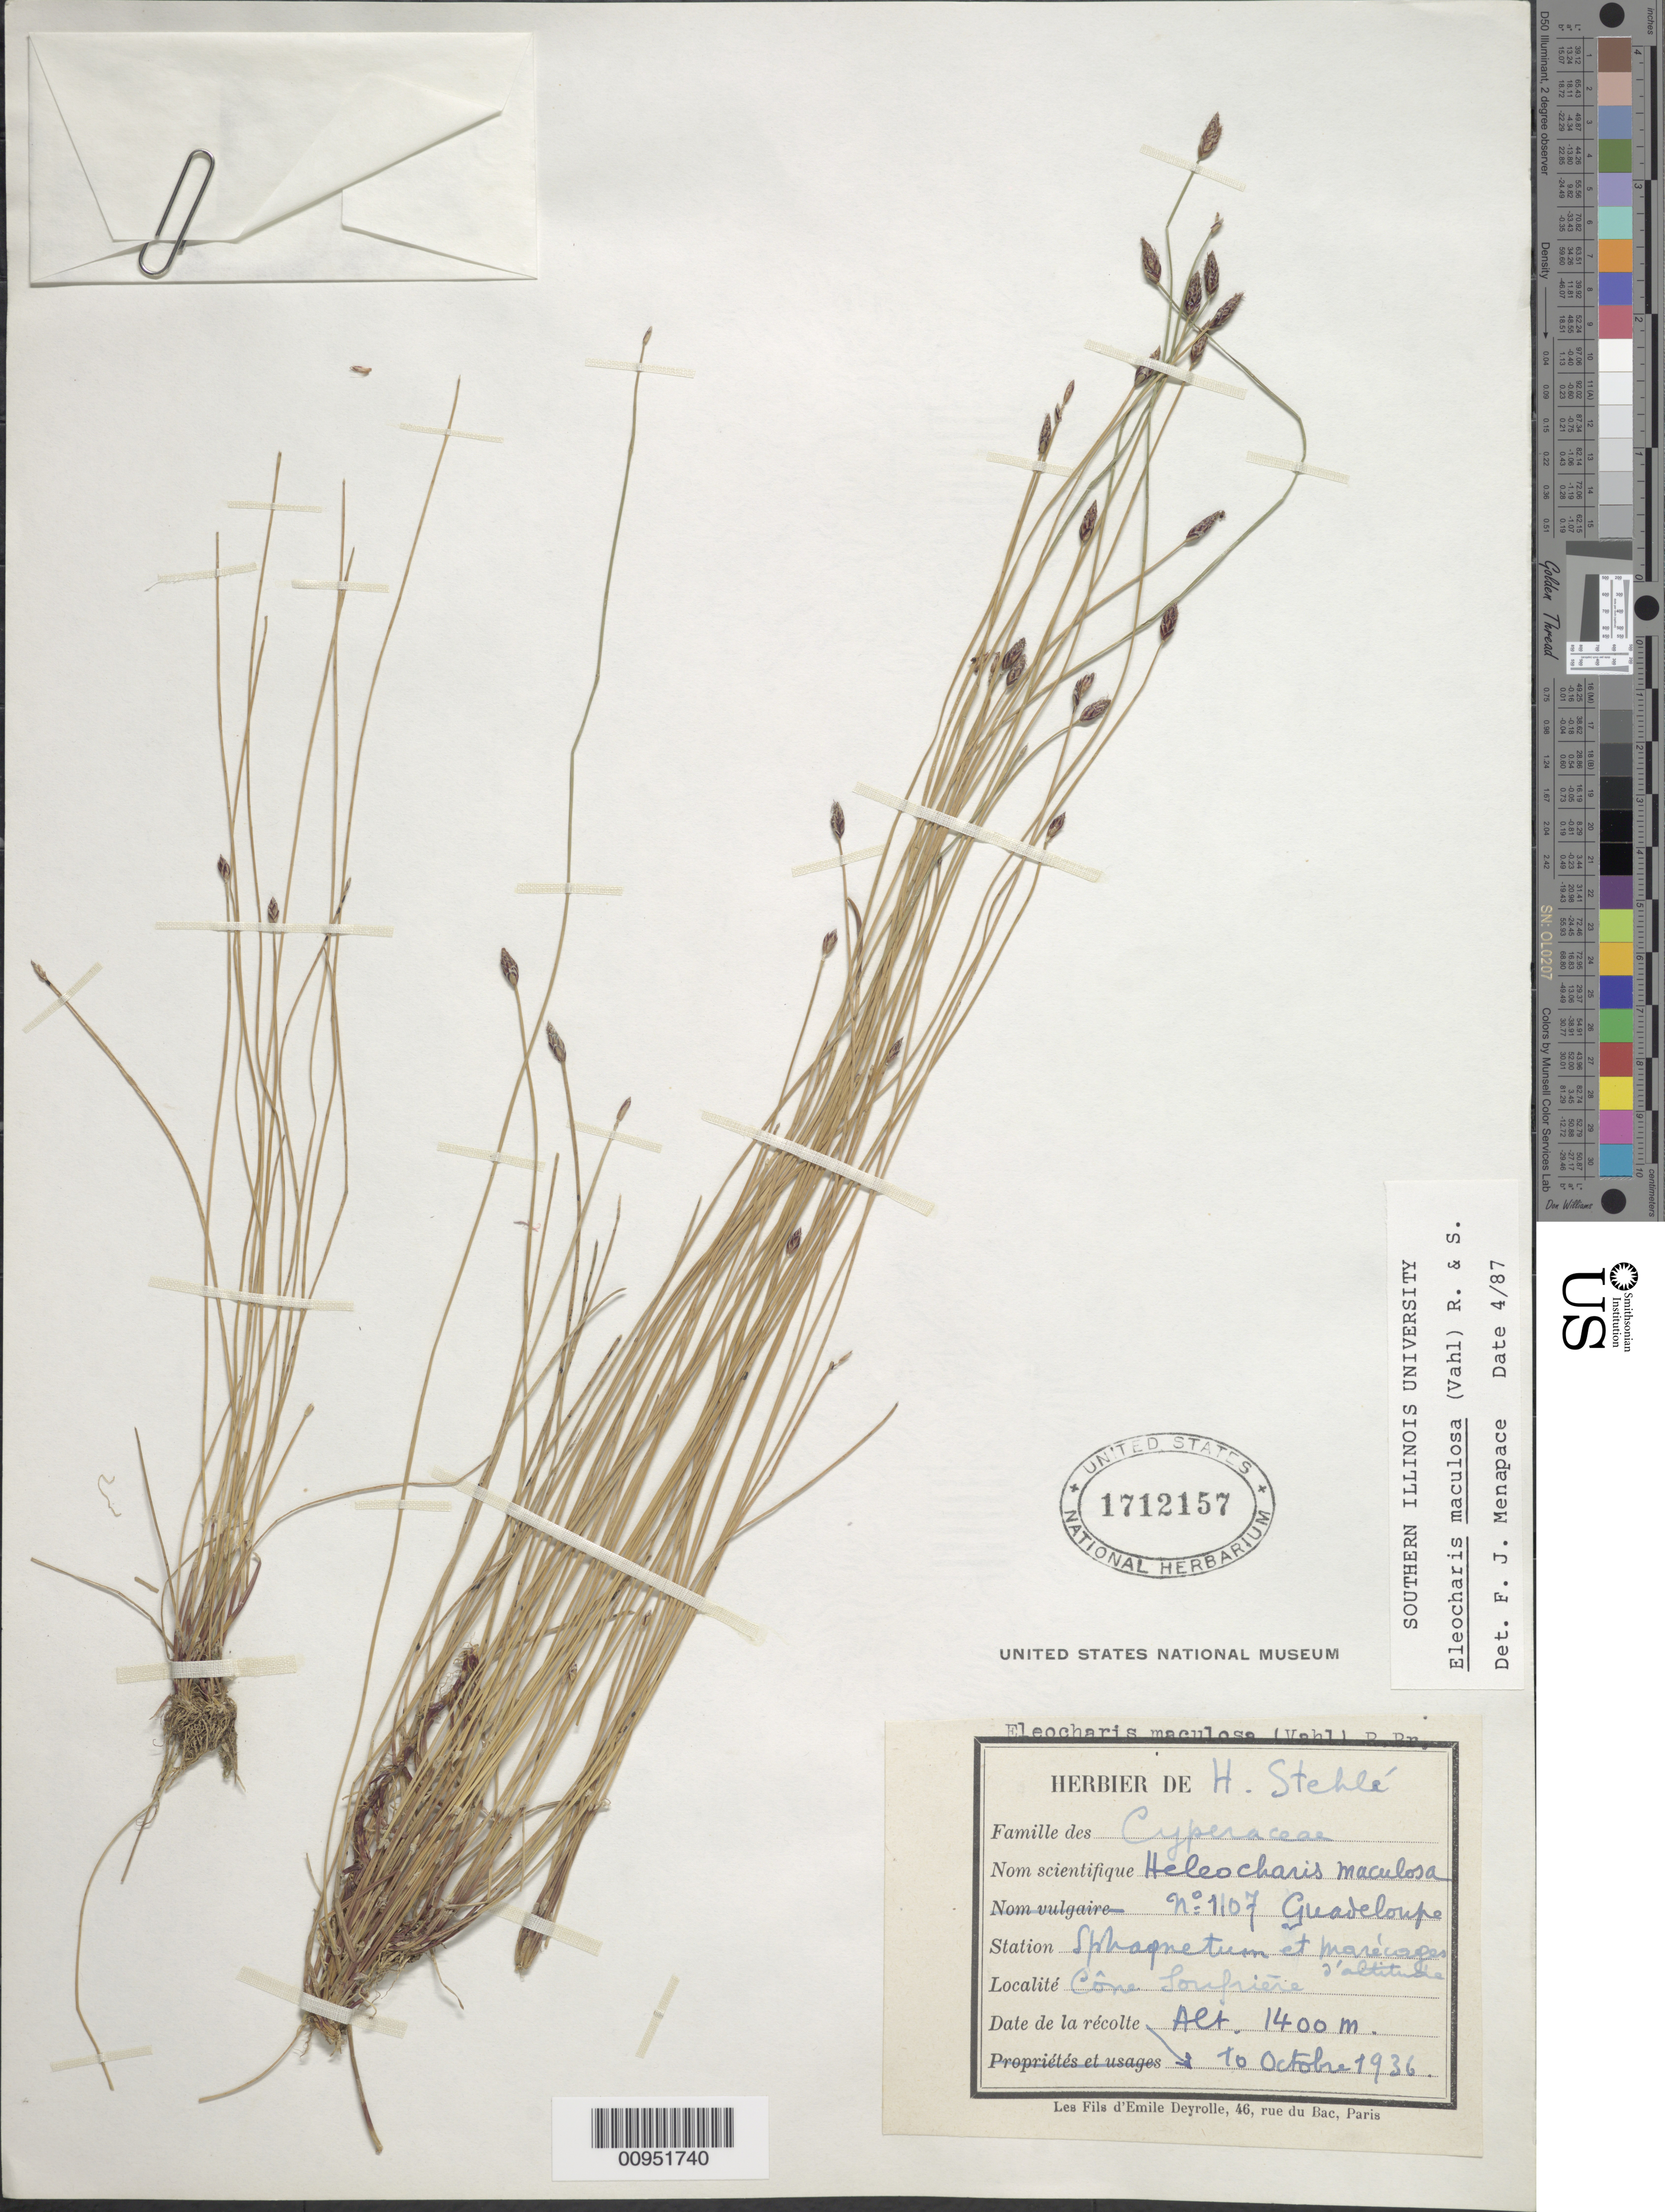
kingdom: Plantae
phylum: Tracheophyta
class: Liliopsida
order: Poales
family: Cyperaceae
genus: Eleocharis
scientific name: Eleocharis maculosa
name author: (Vahl) Roem. & Schult.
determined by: Menapace, F. J.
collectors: H. Stehlé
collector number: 1107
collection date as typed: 10 Oct 1936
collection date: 1936-10-10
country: Guadeloupe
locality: Cône Soufrière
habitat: Sphagnetum et marécages d'altitude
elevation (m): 1400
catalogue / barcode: US 1712157